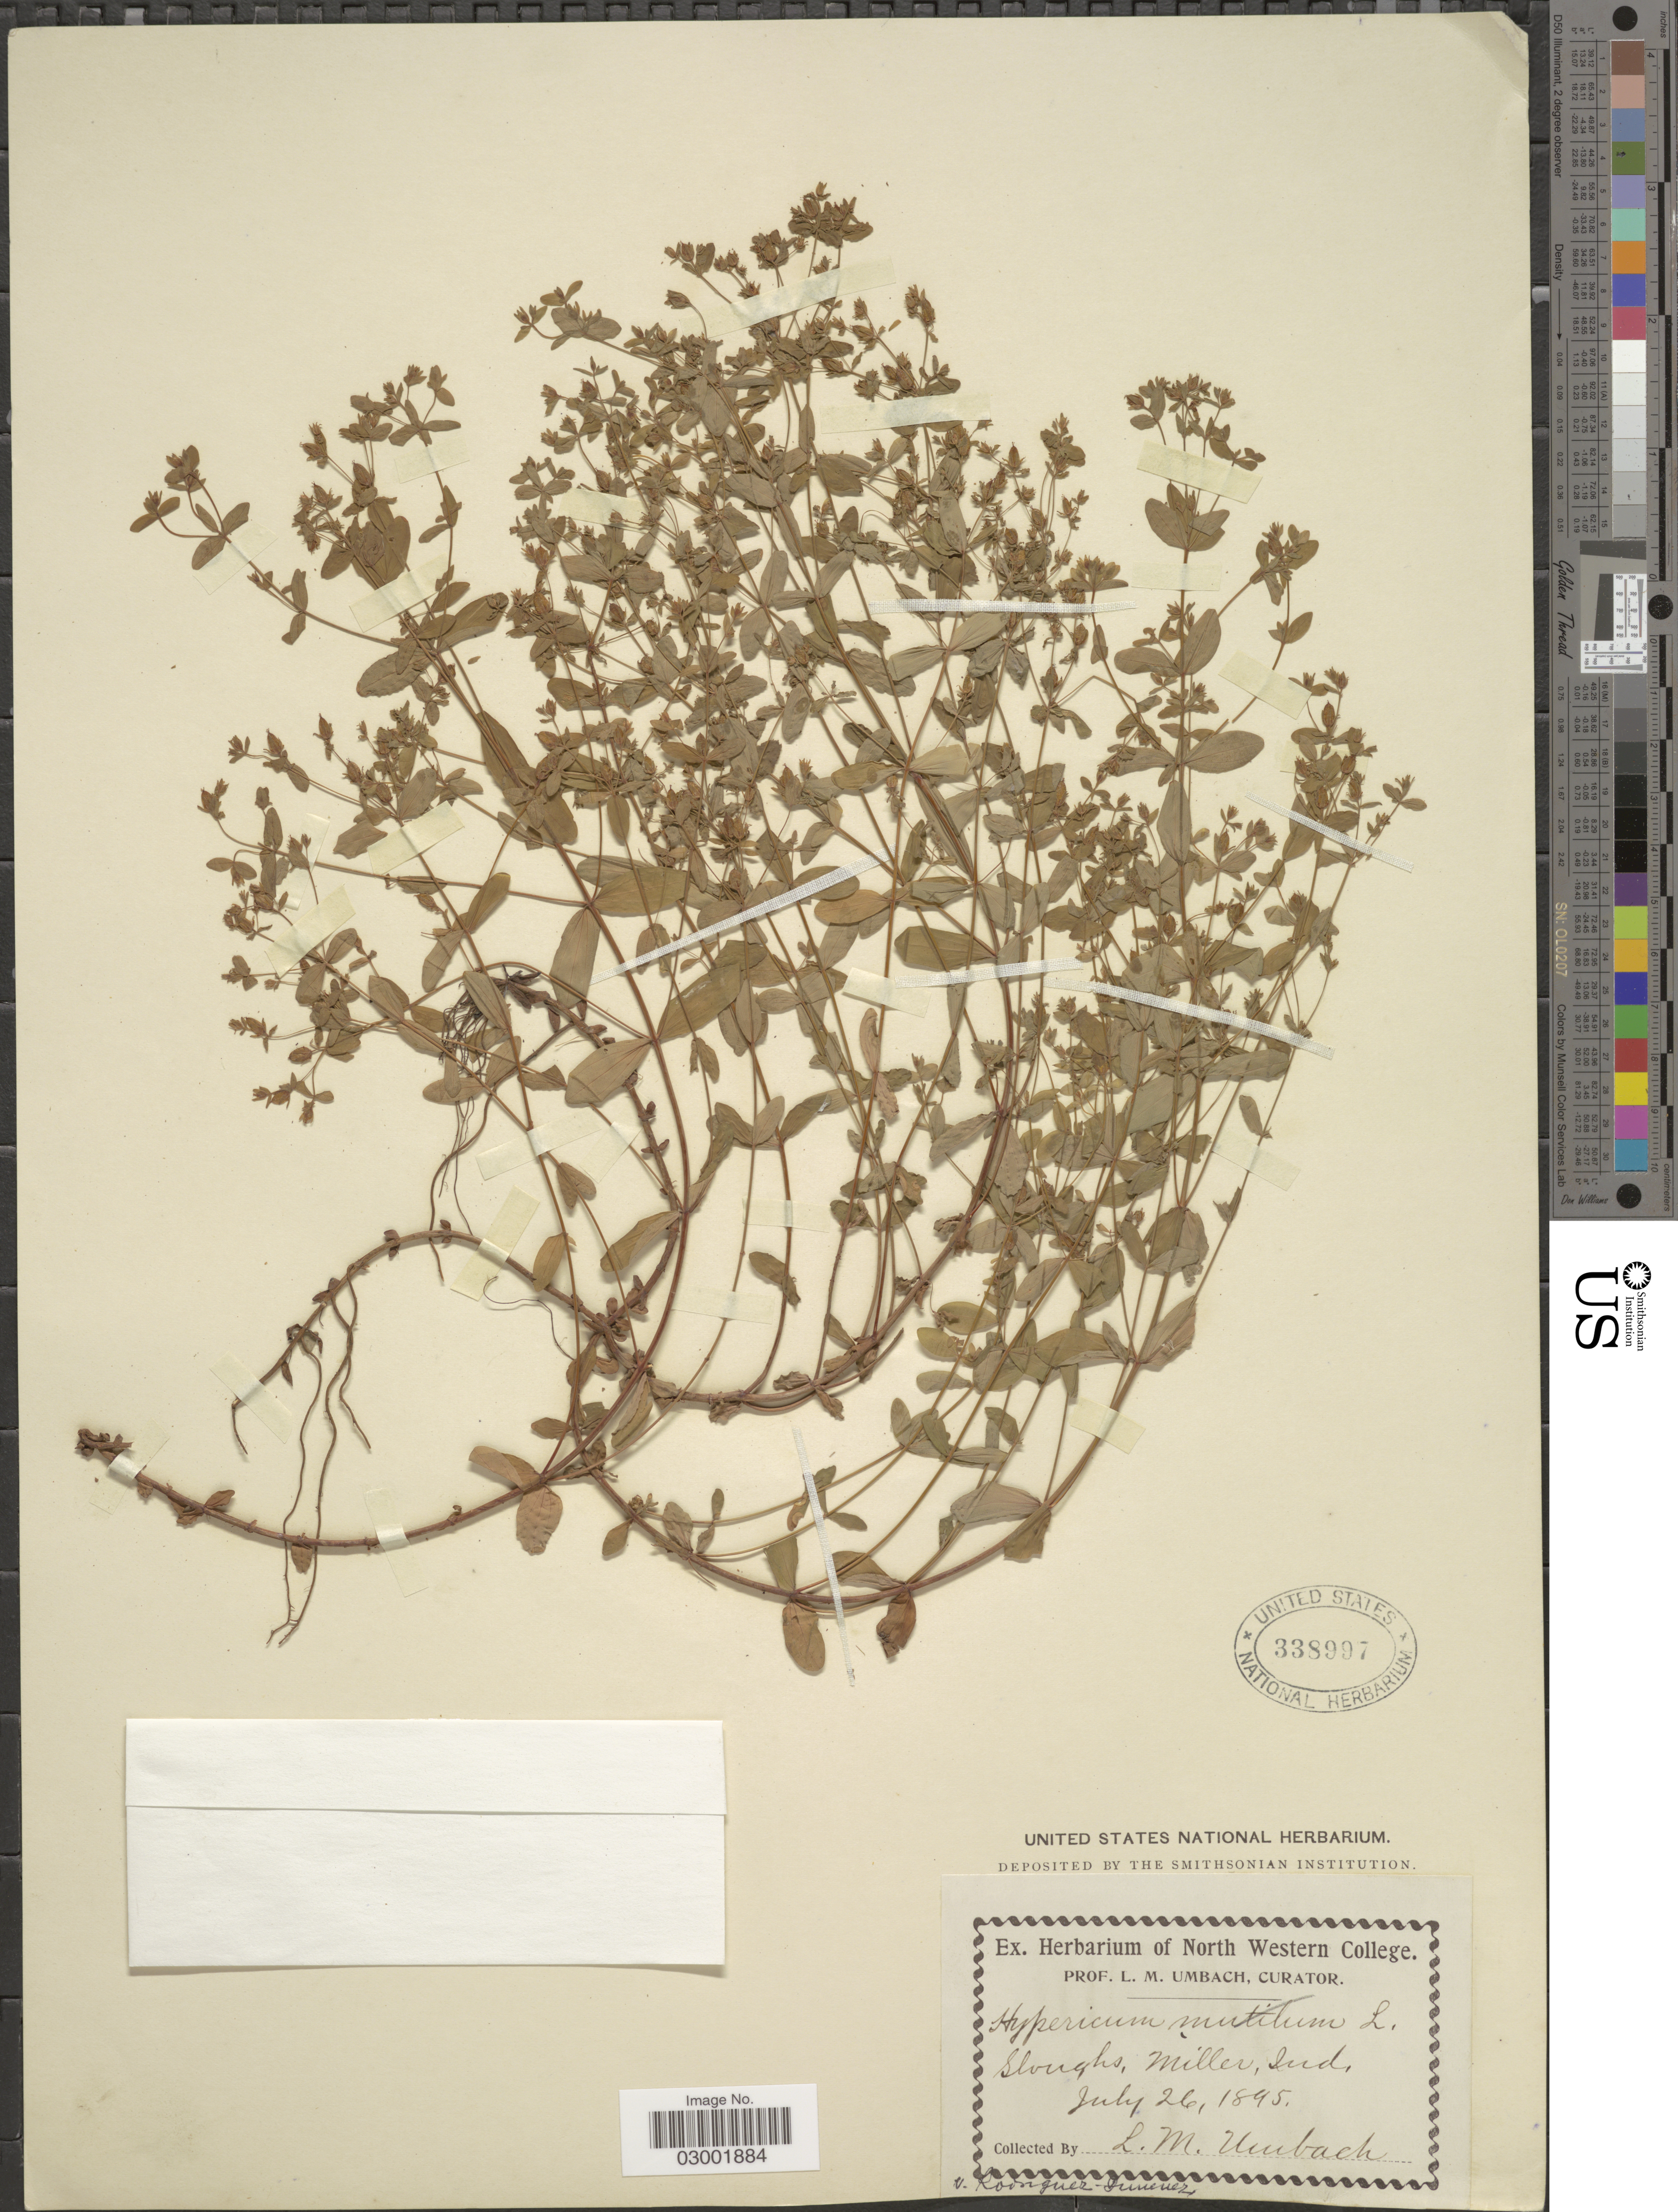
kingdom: Plantae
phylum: Tracheophyta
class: Magnoliopsida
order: Malpighiales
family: Hypericaceae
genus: Hypericum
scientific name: Hypericum mutilum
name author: L.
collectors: L. M. Umbach & C. Rodríguez Jiménez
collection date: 1895-07-26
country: United States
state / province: Indiana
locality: Miller.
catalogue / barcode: US 338997